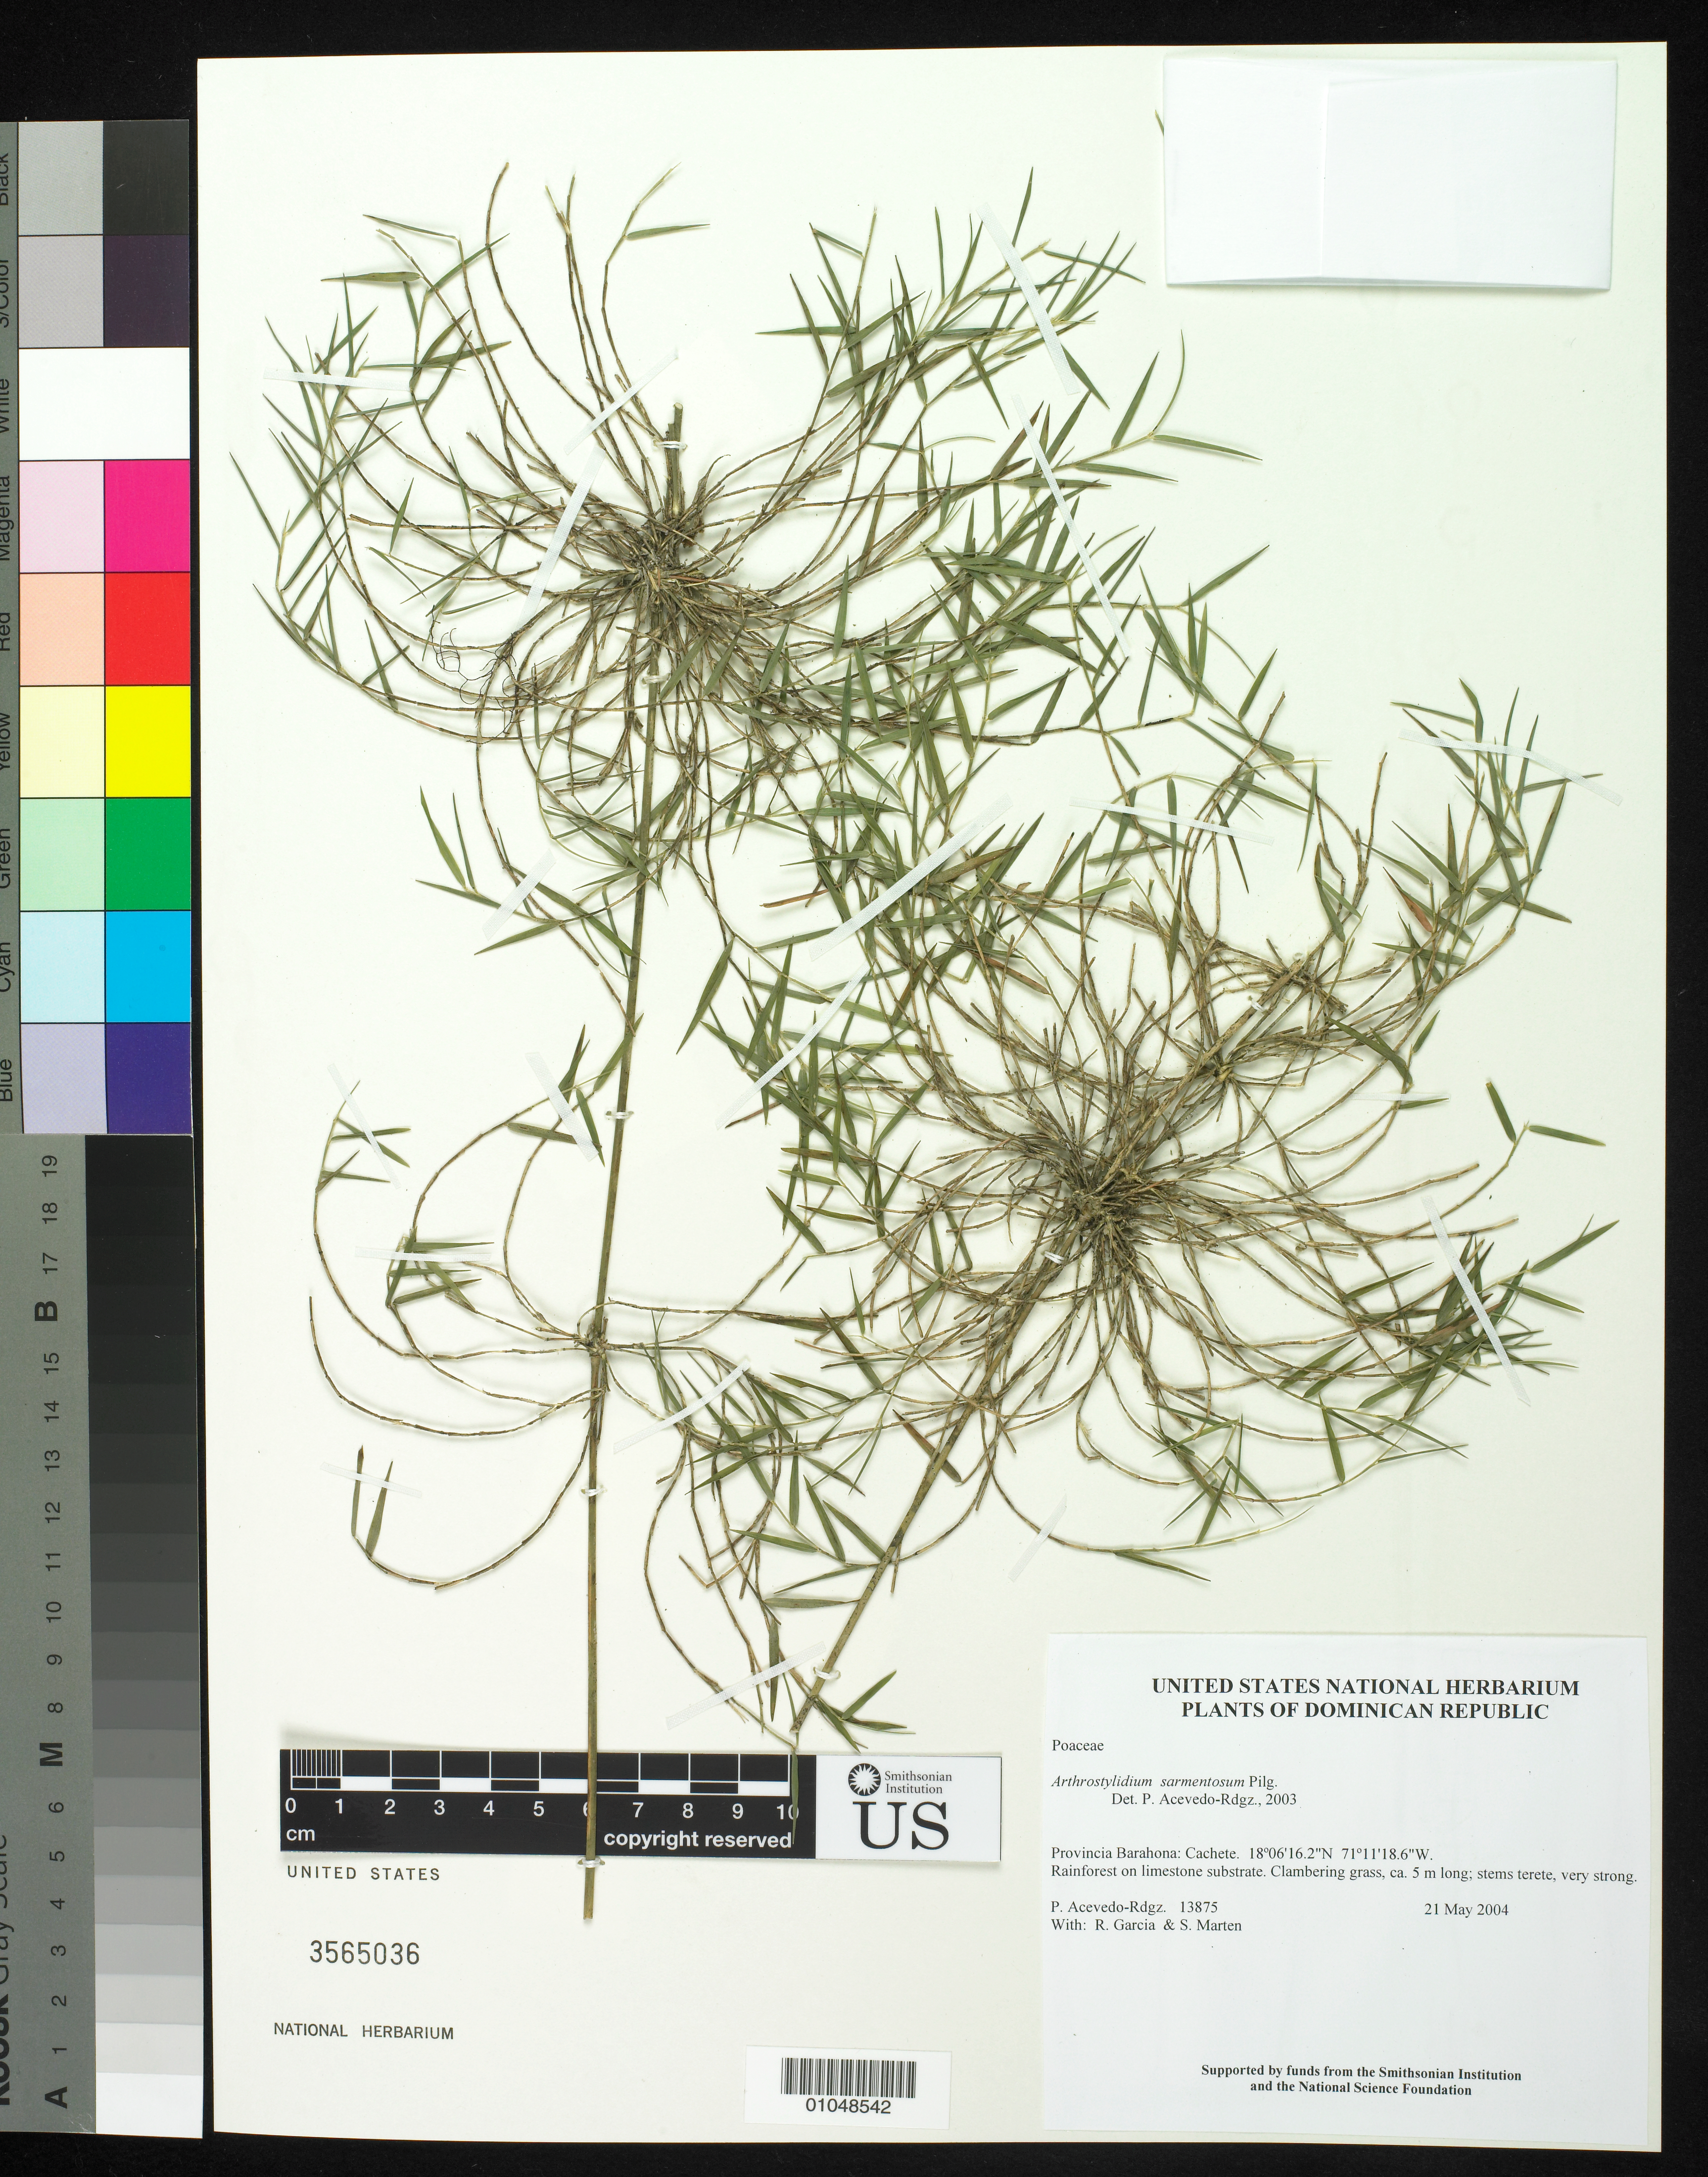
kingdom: Plantae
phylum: Tracheophyta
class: Liliopsida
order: Poales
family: Poaceae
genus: Arthrostylidium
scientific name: Arthrostylidium sarmentosum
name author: Pilg. in Urb.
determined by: Acevedo-Rodríguez, P., (BOT), Smithsonian Institution - National Museum of Natural History (UNITED STATES)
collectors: P. Acevedo-Rodr., R. G. García & S. Marten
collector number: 13875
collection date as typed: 21 May 2004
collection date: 2004-05-21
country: Dominican Republic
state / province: Barahona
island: Hispaniola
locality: Cachete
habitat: Rainforest on limestone substrate.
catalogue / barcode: US 3565036